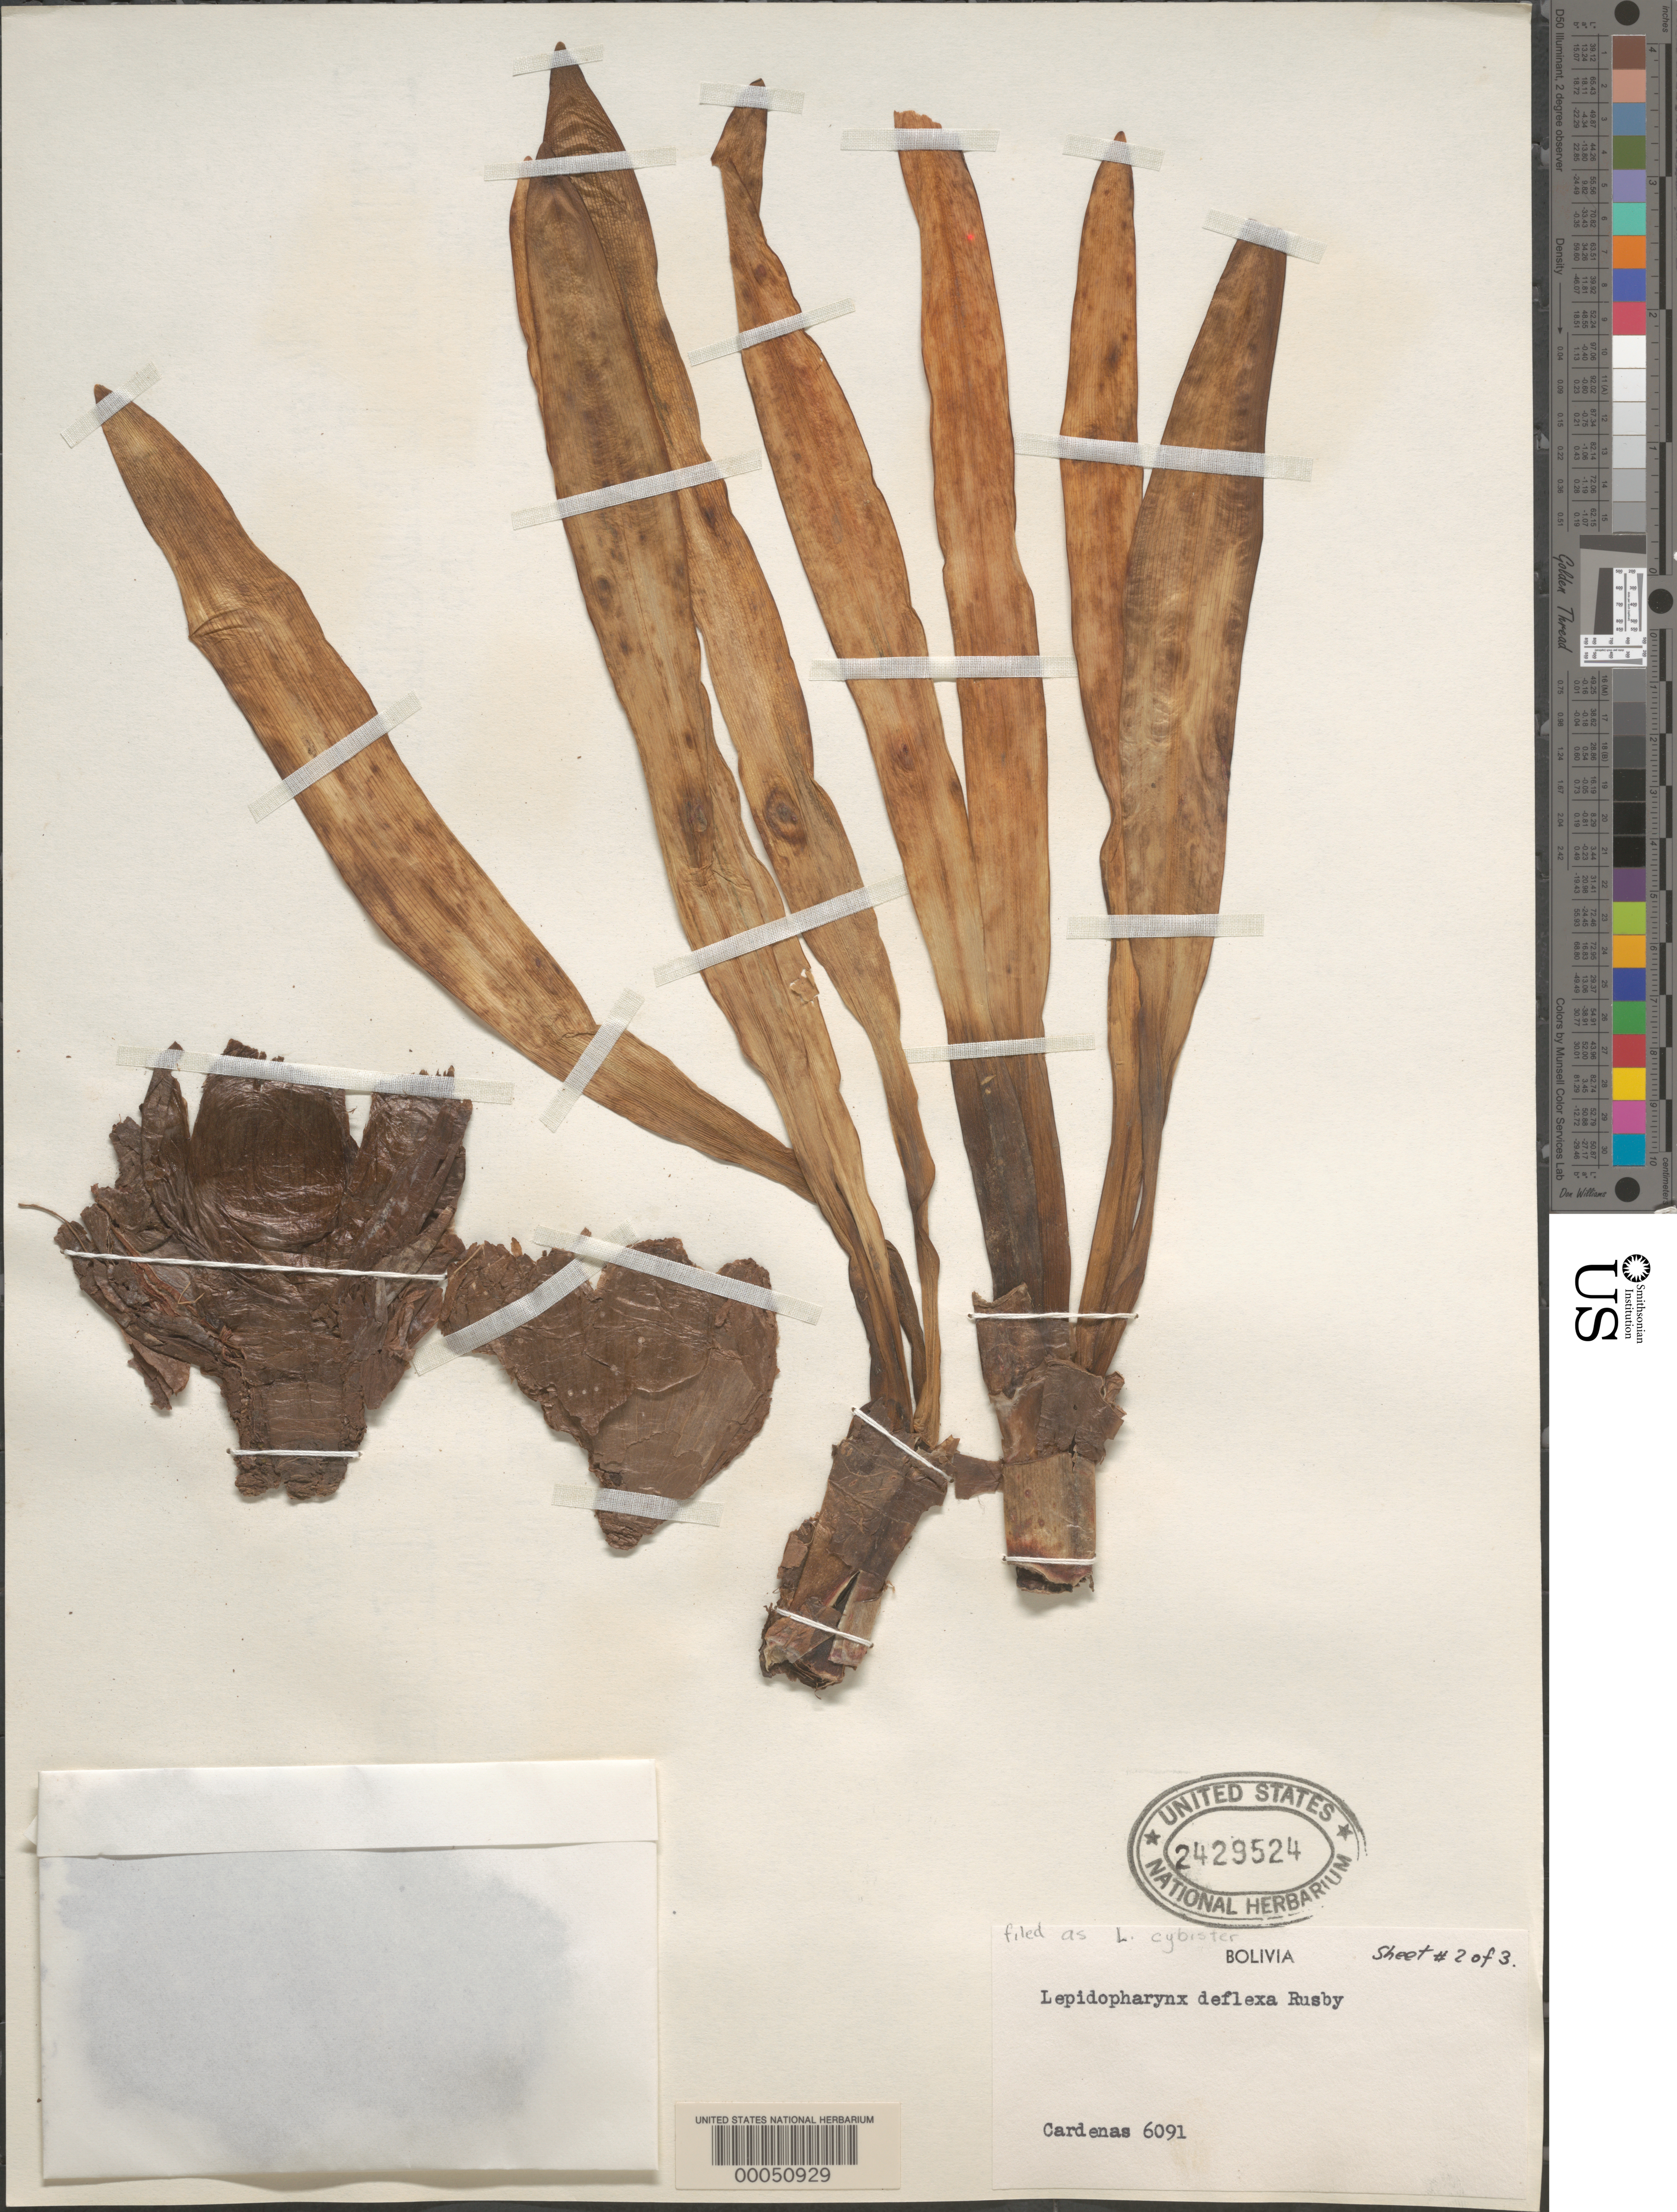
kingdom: Plantae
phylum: Tracheophyta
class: Liliopsida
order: Asparagales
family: Amaryllidaceae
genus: Hippeastrum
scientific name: Hippeastrum cybister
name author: Benth. & Hook. f.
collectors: M. Cárdenas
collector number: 6091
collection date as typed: May 1960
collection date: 1960-05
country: Bolivia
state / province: Cochabamba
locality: Tuparaya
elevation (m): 2560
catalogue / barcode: US 2429524